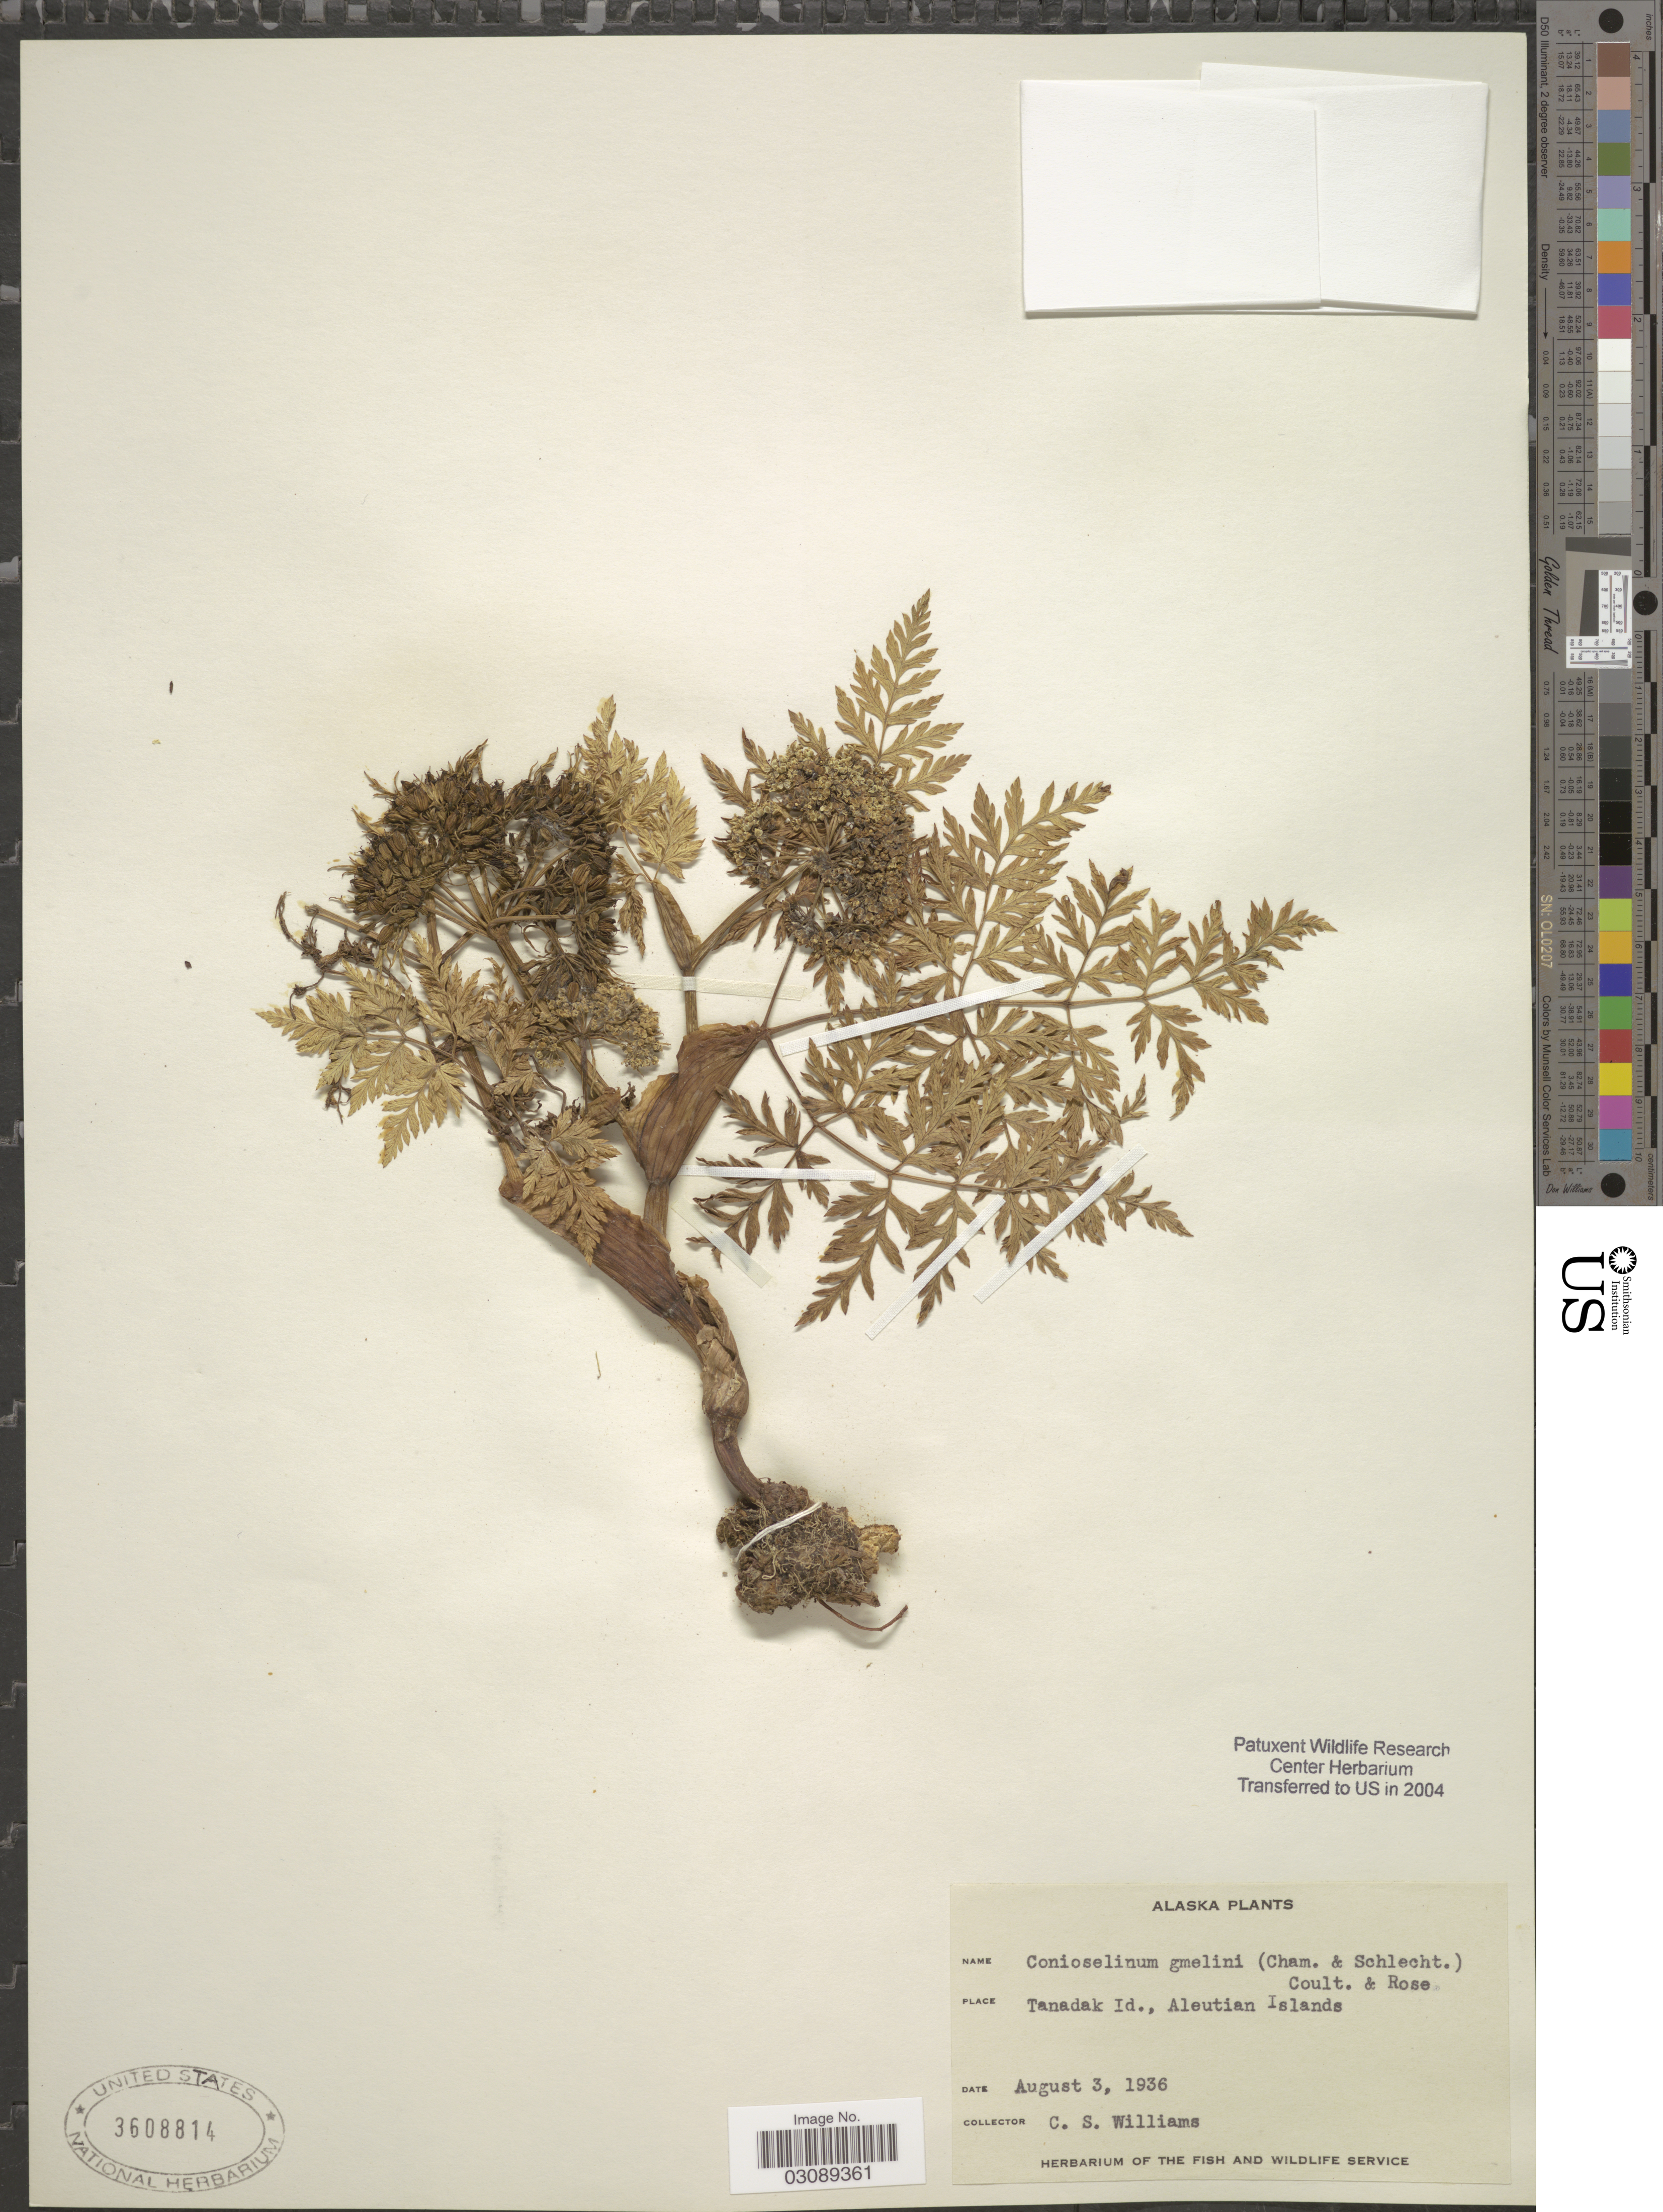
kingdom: Plantae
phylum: Tracheophyta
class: Magnoliopsida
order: Apiales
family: Apiaceae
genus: Coelopleurum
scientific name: Coelopleurum gmelinii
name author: (DC.) Ledeb.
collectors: C. Williams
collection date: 1936-08-03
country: United States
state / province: Alaska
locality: Tanadak Id., Aleutian Islands.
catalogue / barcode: US 3608814